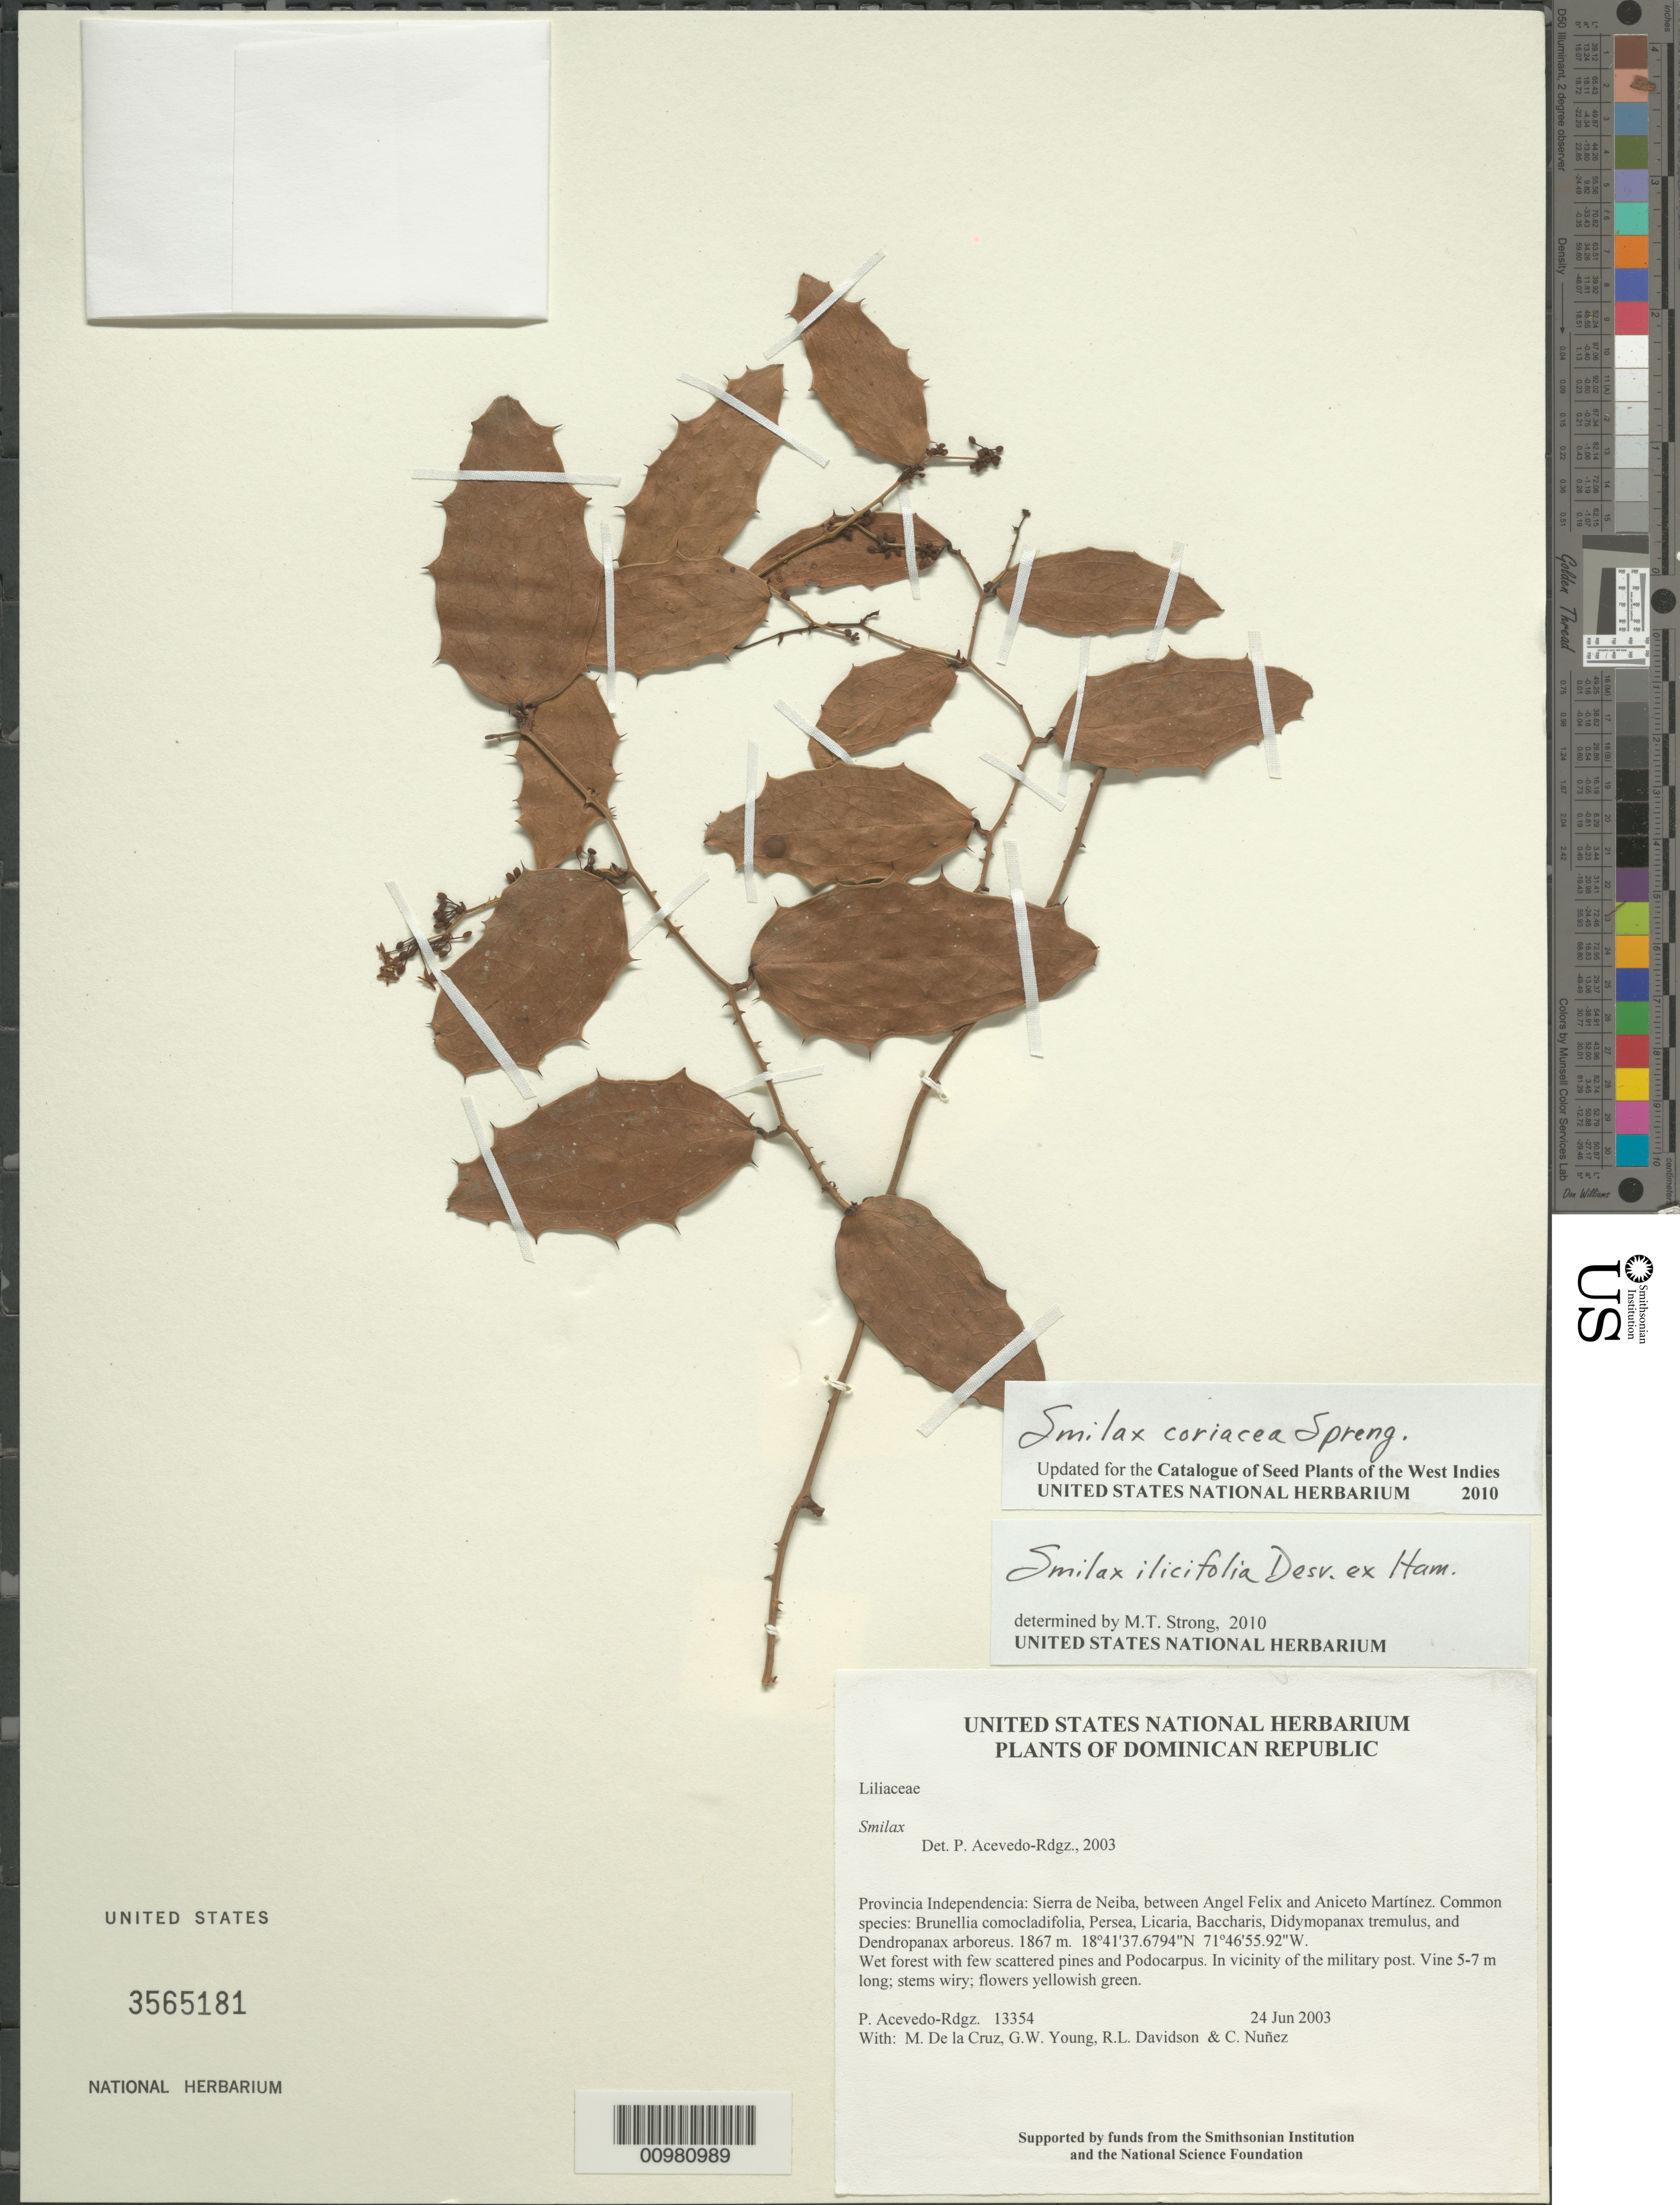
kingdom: Plantae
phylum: Tracheophyta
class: Liliopsida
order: Liliales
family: Smilacaceae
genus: Smilax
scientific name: Smilax ilicifolia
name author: Desv. ex Ham.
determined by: Strong, M. T., (US), Smithsonian Institution - National Museum of Natural History (UNITED STATES)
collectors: P. Acevedo-Rodr., M. de la Cruz, J. Rawlins, G. Young, R. Davidson & C. Nunez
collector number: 13354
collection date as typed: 24 Jun 2003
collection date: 2003-06-24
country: Dominican Republic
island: Hispaniola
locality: Provincia Independencia: Sierra de Neiba, between Angel Felix and Aniceto Martínez. Common species: Brunellia comocladifolia, Persea, Licaria, Baccharis, Didymopanax tremulus, and Dendropanax arboreus.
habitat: Wet forest with few scattered pines and Podocarpus. In vicinity of the military post.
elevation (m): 1867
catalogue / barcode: US 3565181